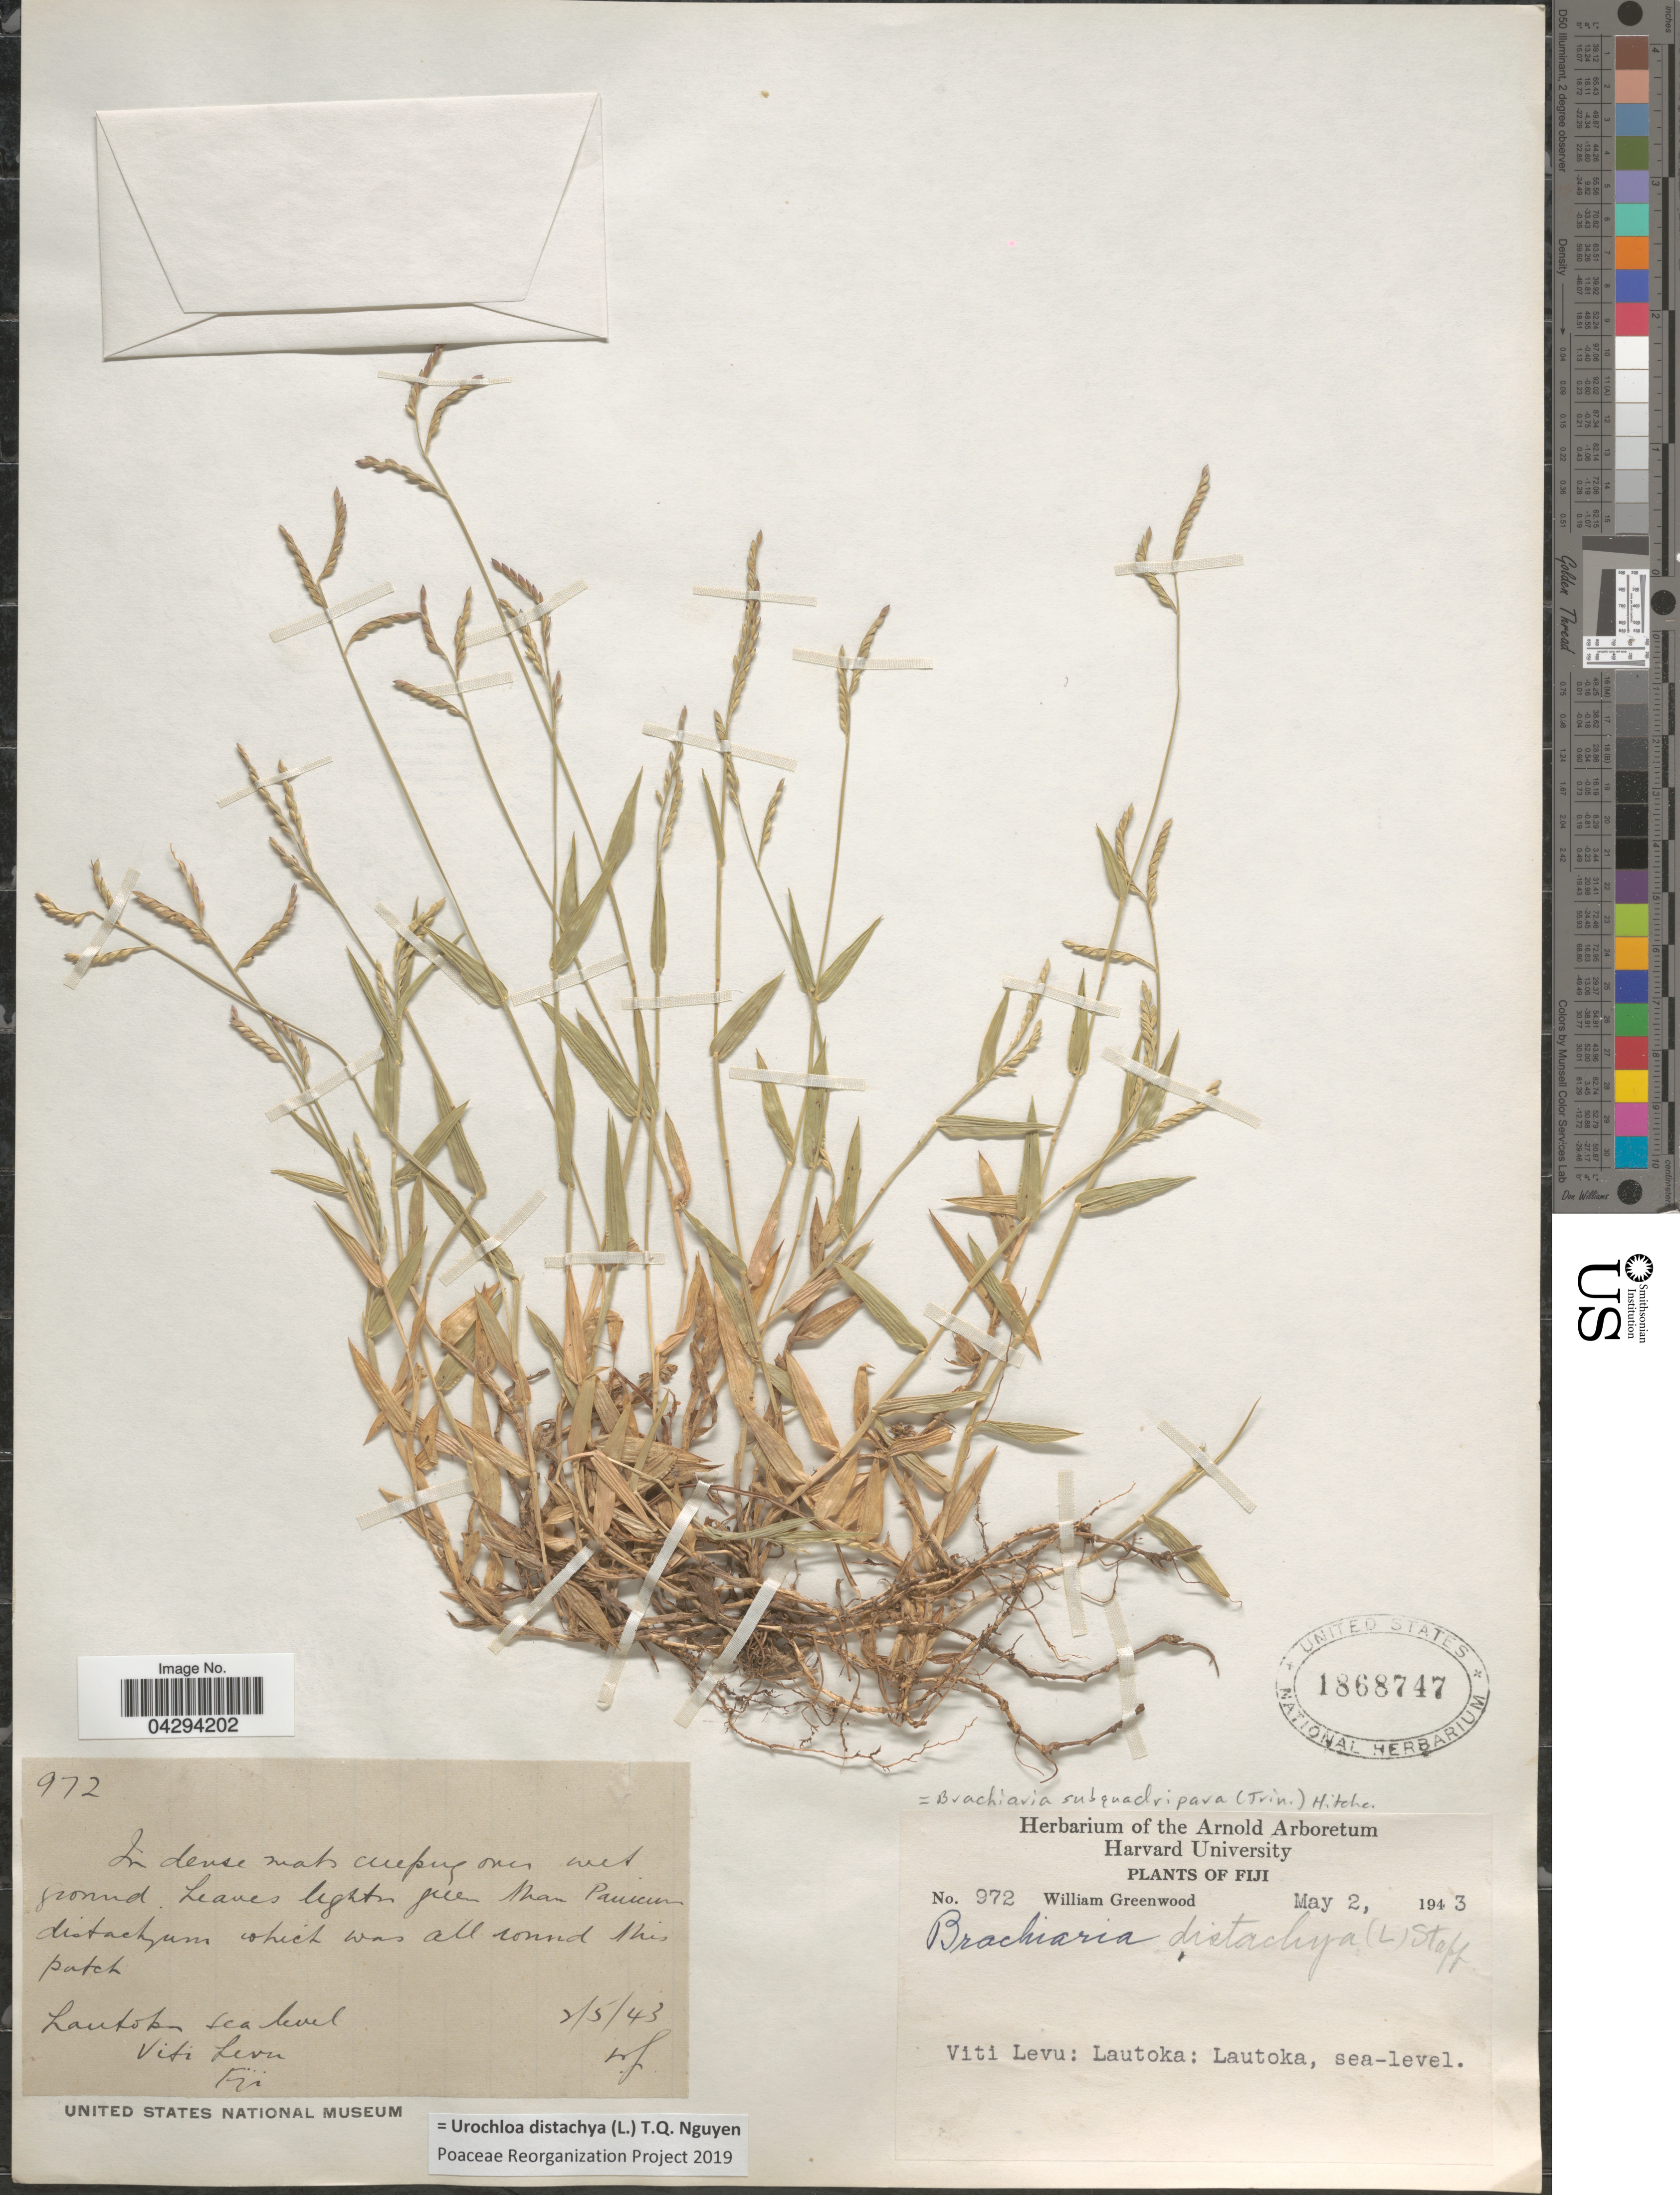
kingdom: Plantae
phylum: Tracheophyta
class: Liliopsida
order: Poales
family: Poaceae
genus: Urochloa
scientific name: Urochloa distachya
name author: (L.) T.Q. Nguyen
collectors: W. Greenwood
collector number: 972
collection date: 1943-05-02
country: Fiji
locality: Viti Levu: Lautoka: Lautoka.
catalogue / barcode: US 1868747